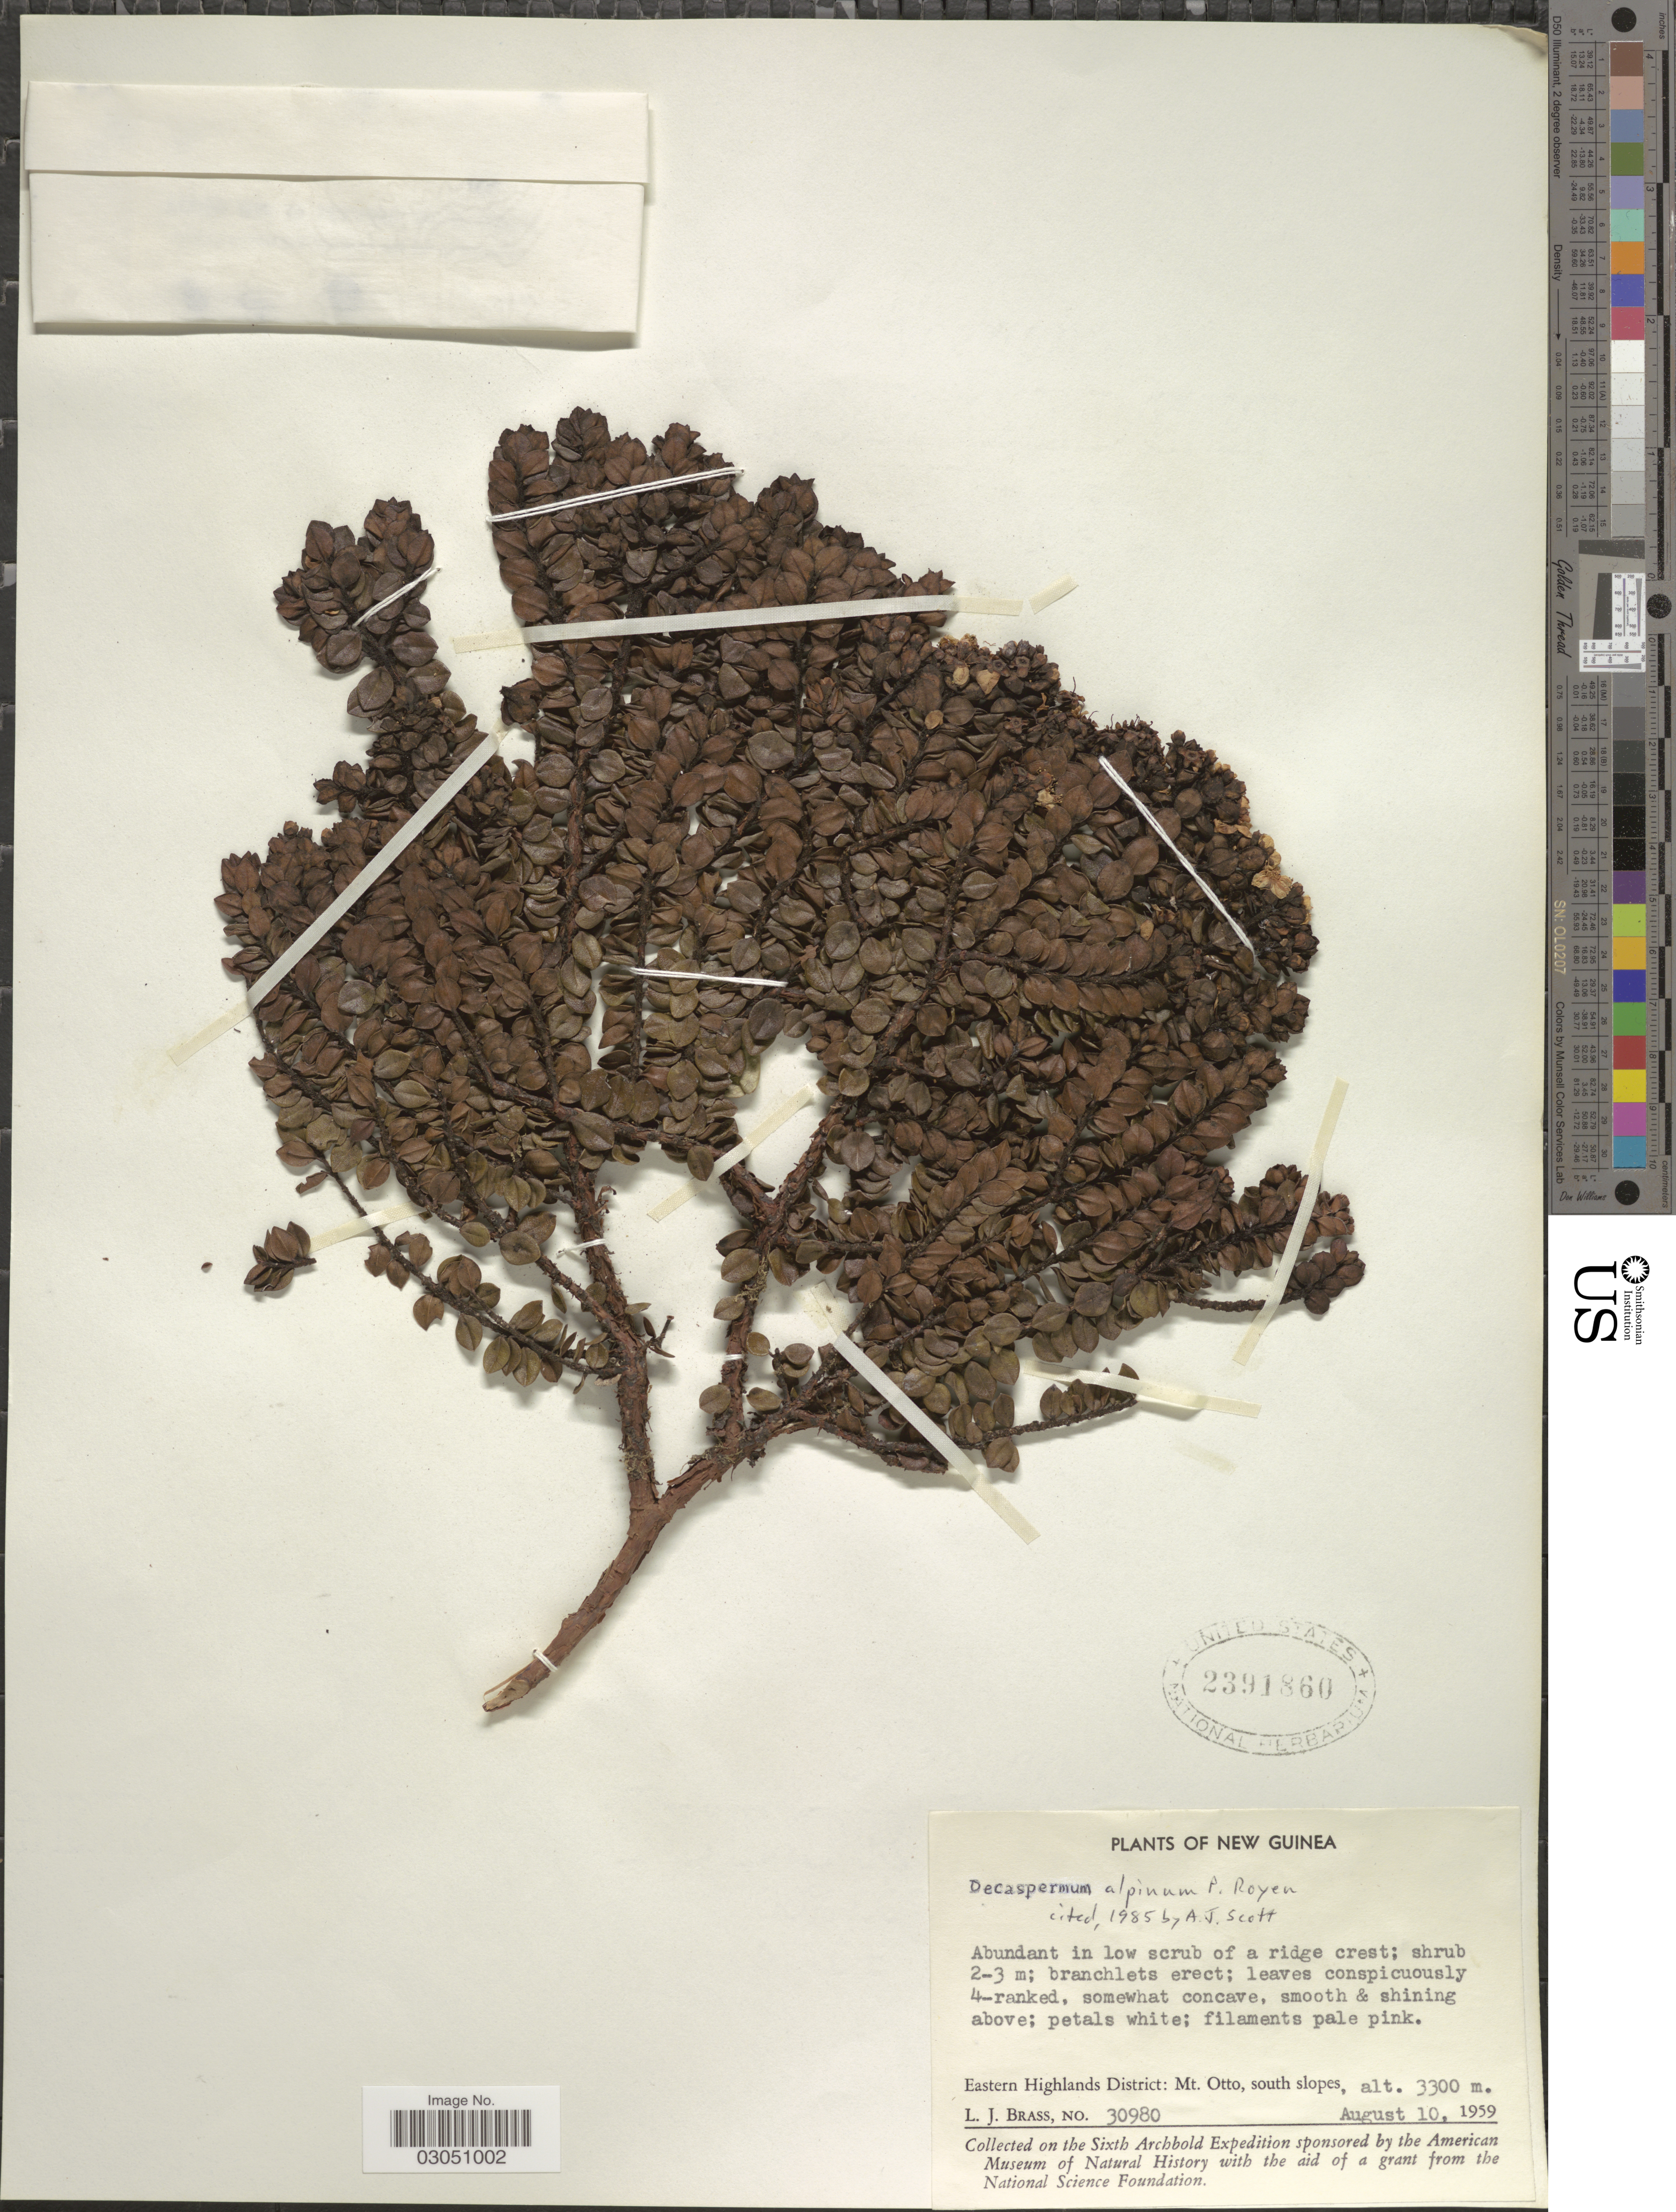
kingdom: Plantae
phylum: Tracheophyta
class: Magnoliopsida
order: Myrtales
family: Myrtaceae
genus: Decaspermum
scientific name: Decaspermum alpinum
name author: P. Royen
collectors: L. J. Brass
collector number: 30980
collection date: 1959-08-10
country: Papua New Guinea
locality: New Guinea. Eastern Highlands District: Mt. Otto, south slopes.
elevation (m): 3300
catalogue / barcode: US 2391860